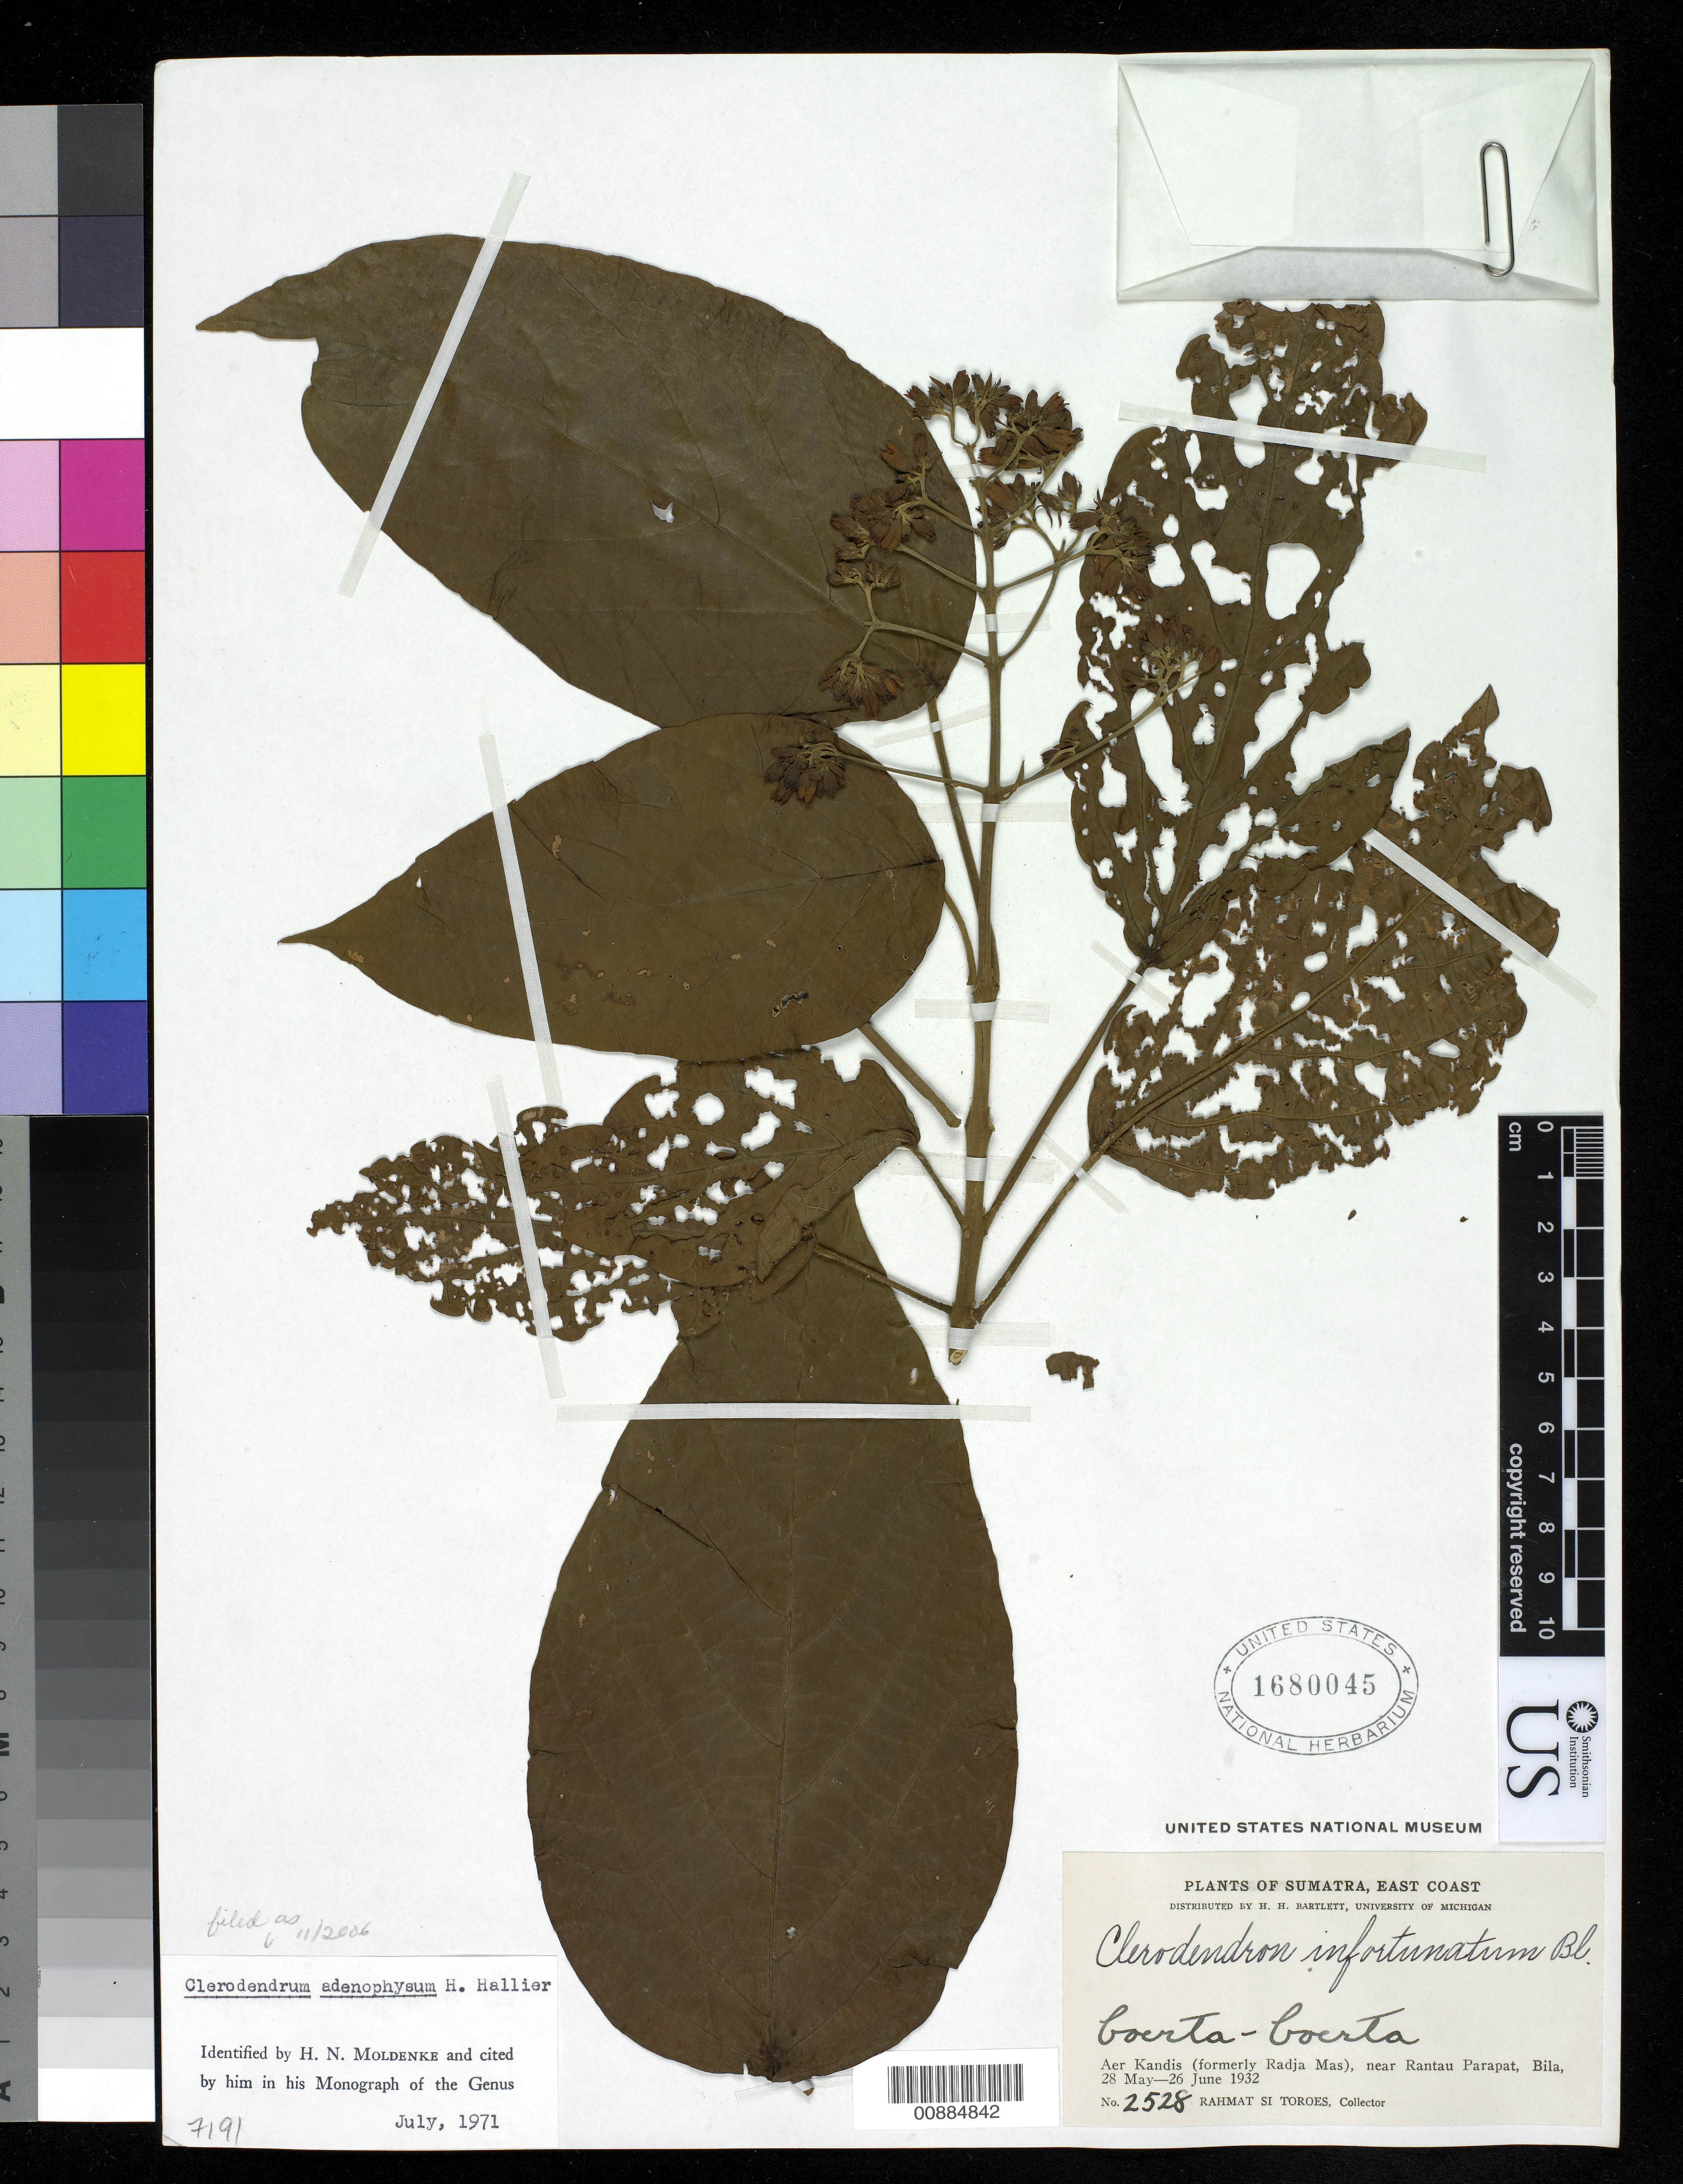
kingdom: Plantae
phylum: Tracheophyta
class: Magnoliopsida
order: Lamiales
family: Lamiaceae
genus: Clerodendrum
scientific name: Clerodendrum adenophysum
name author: Hall.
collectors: Rahmat Si Boeea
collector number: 2528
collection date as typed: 28 May 1932 to 26 Jun 1932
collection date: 1932-05-28/1932-06-26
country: Indonesia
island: Sumatra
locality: Plants of Sumatra, East Coast [formerly Radja Mas], near Rantau Parapat, Bila, boerta-boerta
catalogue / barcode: US 1680045